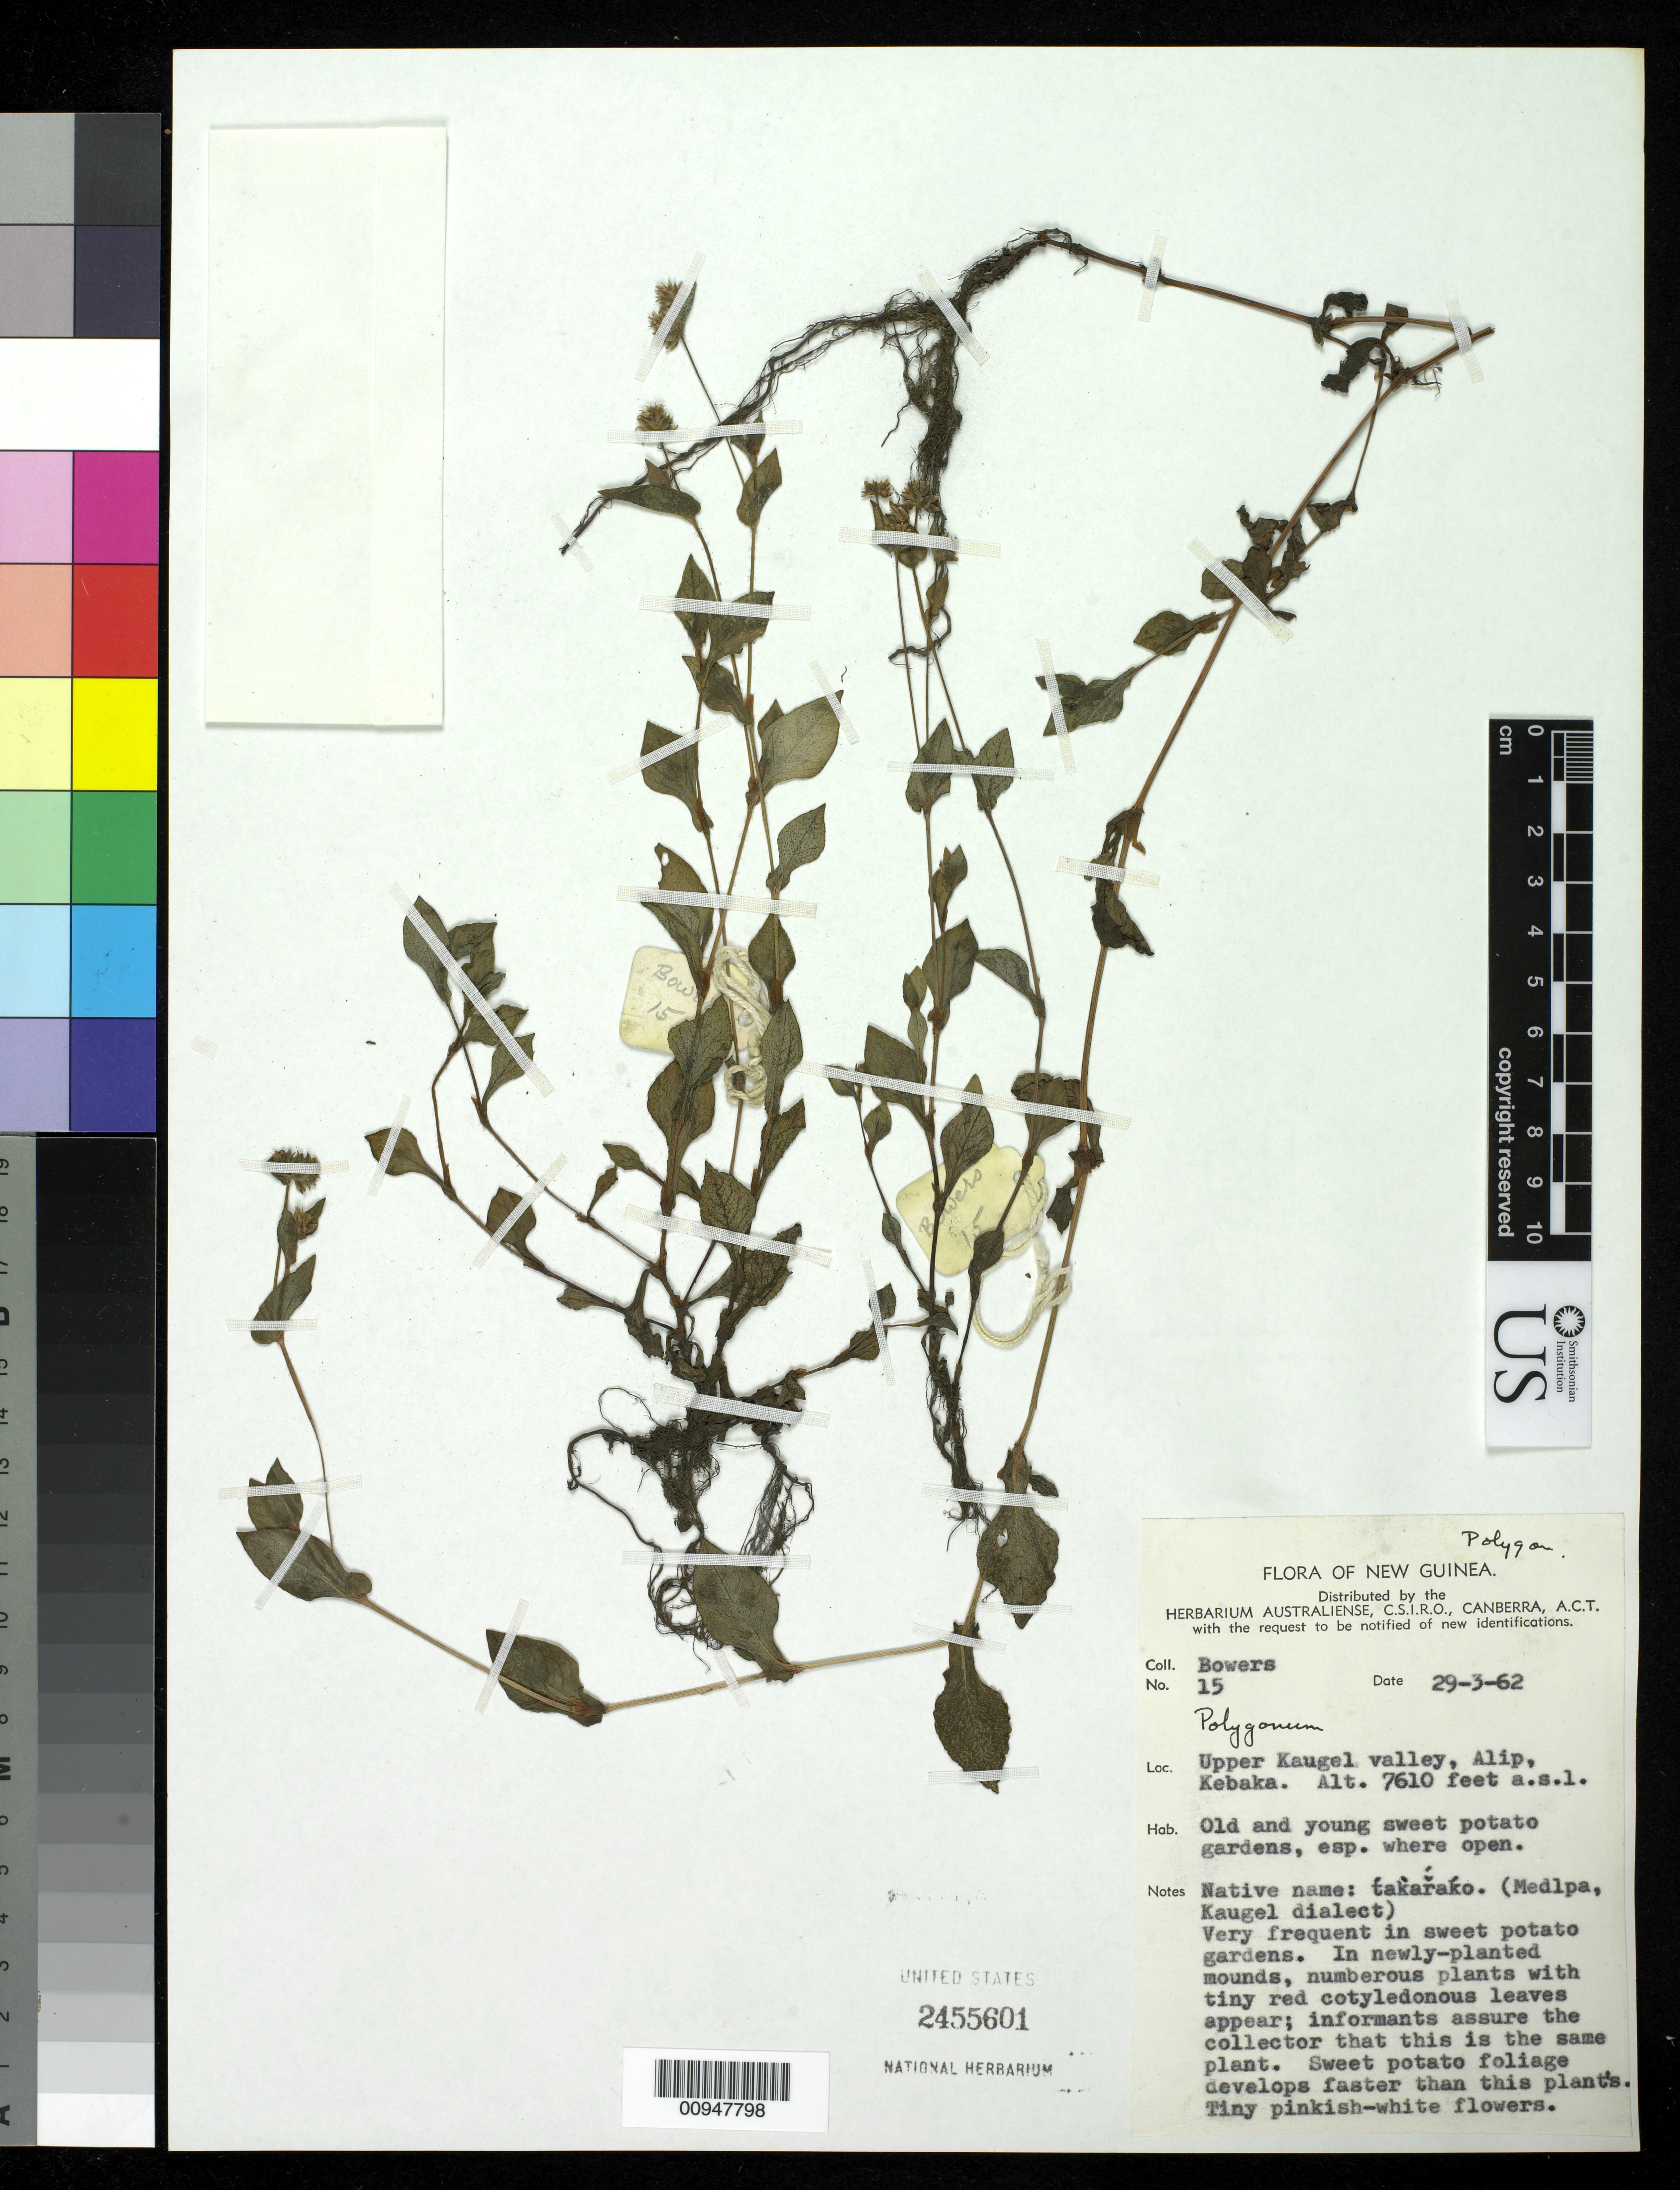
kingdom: Plantae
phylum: Tracheophyta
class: Magnoliopsida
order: Caryophyllales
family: Polygonaceae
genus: Persicaria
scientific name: Persicaria sp.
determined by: Wagner, W. L., (BOT), Smithsonian Institution - National Museum of Natural History (UNITED STATES)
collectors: N. Bowers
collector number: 15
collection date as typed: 29 Mar 1962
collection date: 1962-03-29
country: Papua New Guinea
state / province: Western Highlands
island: New Guinea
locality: Upper Kaugel valley, Alip, Kebaka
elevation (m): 2316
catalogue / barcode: US 2455601